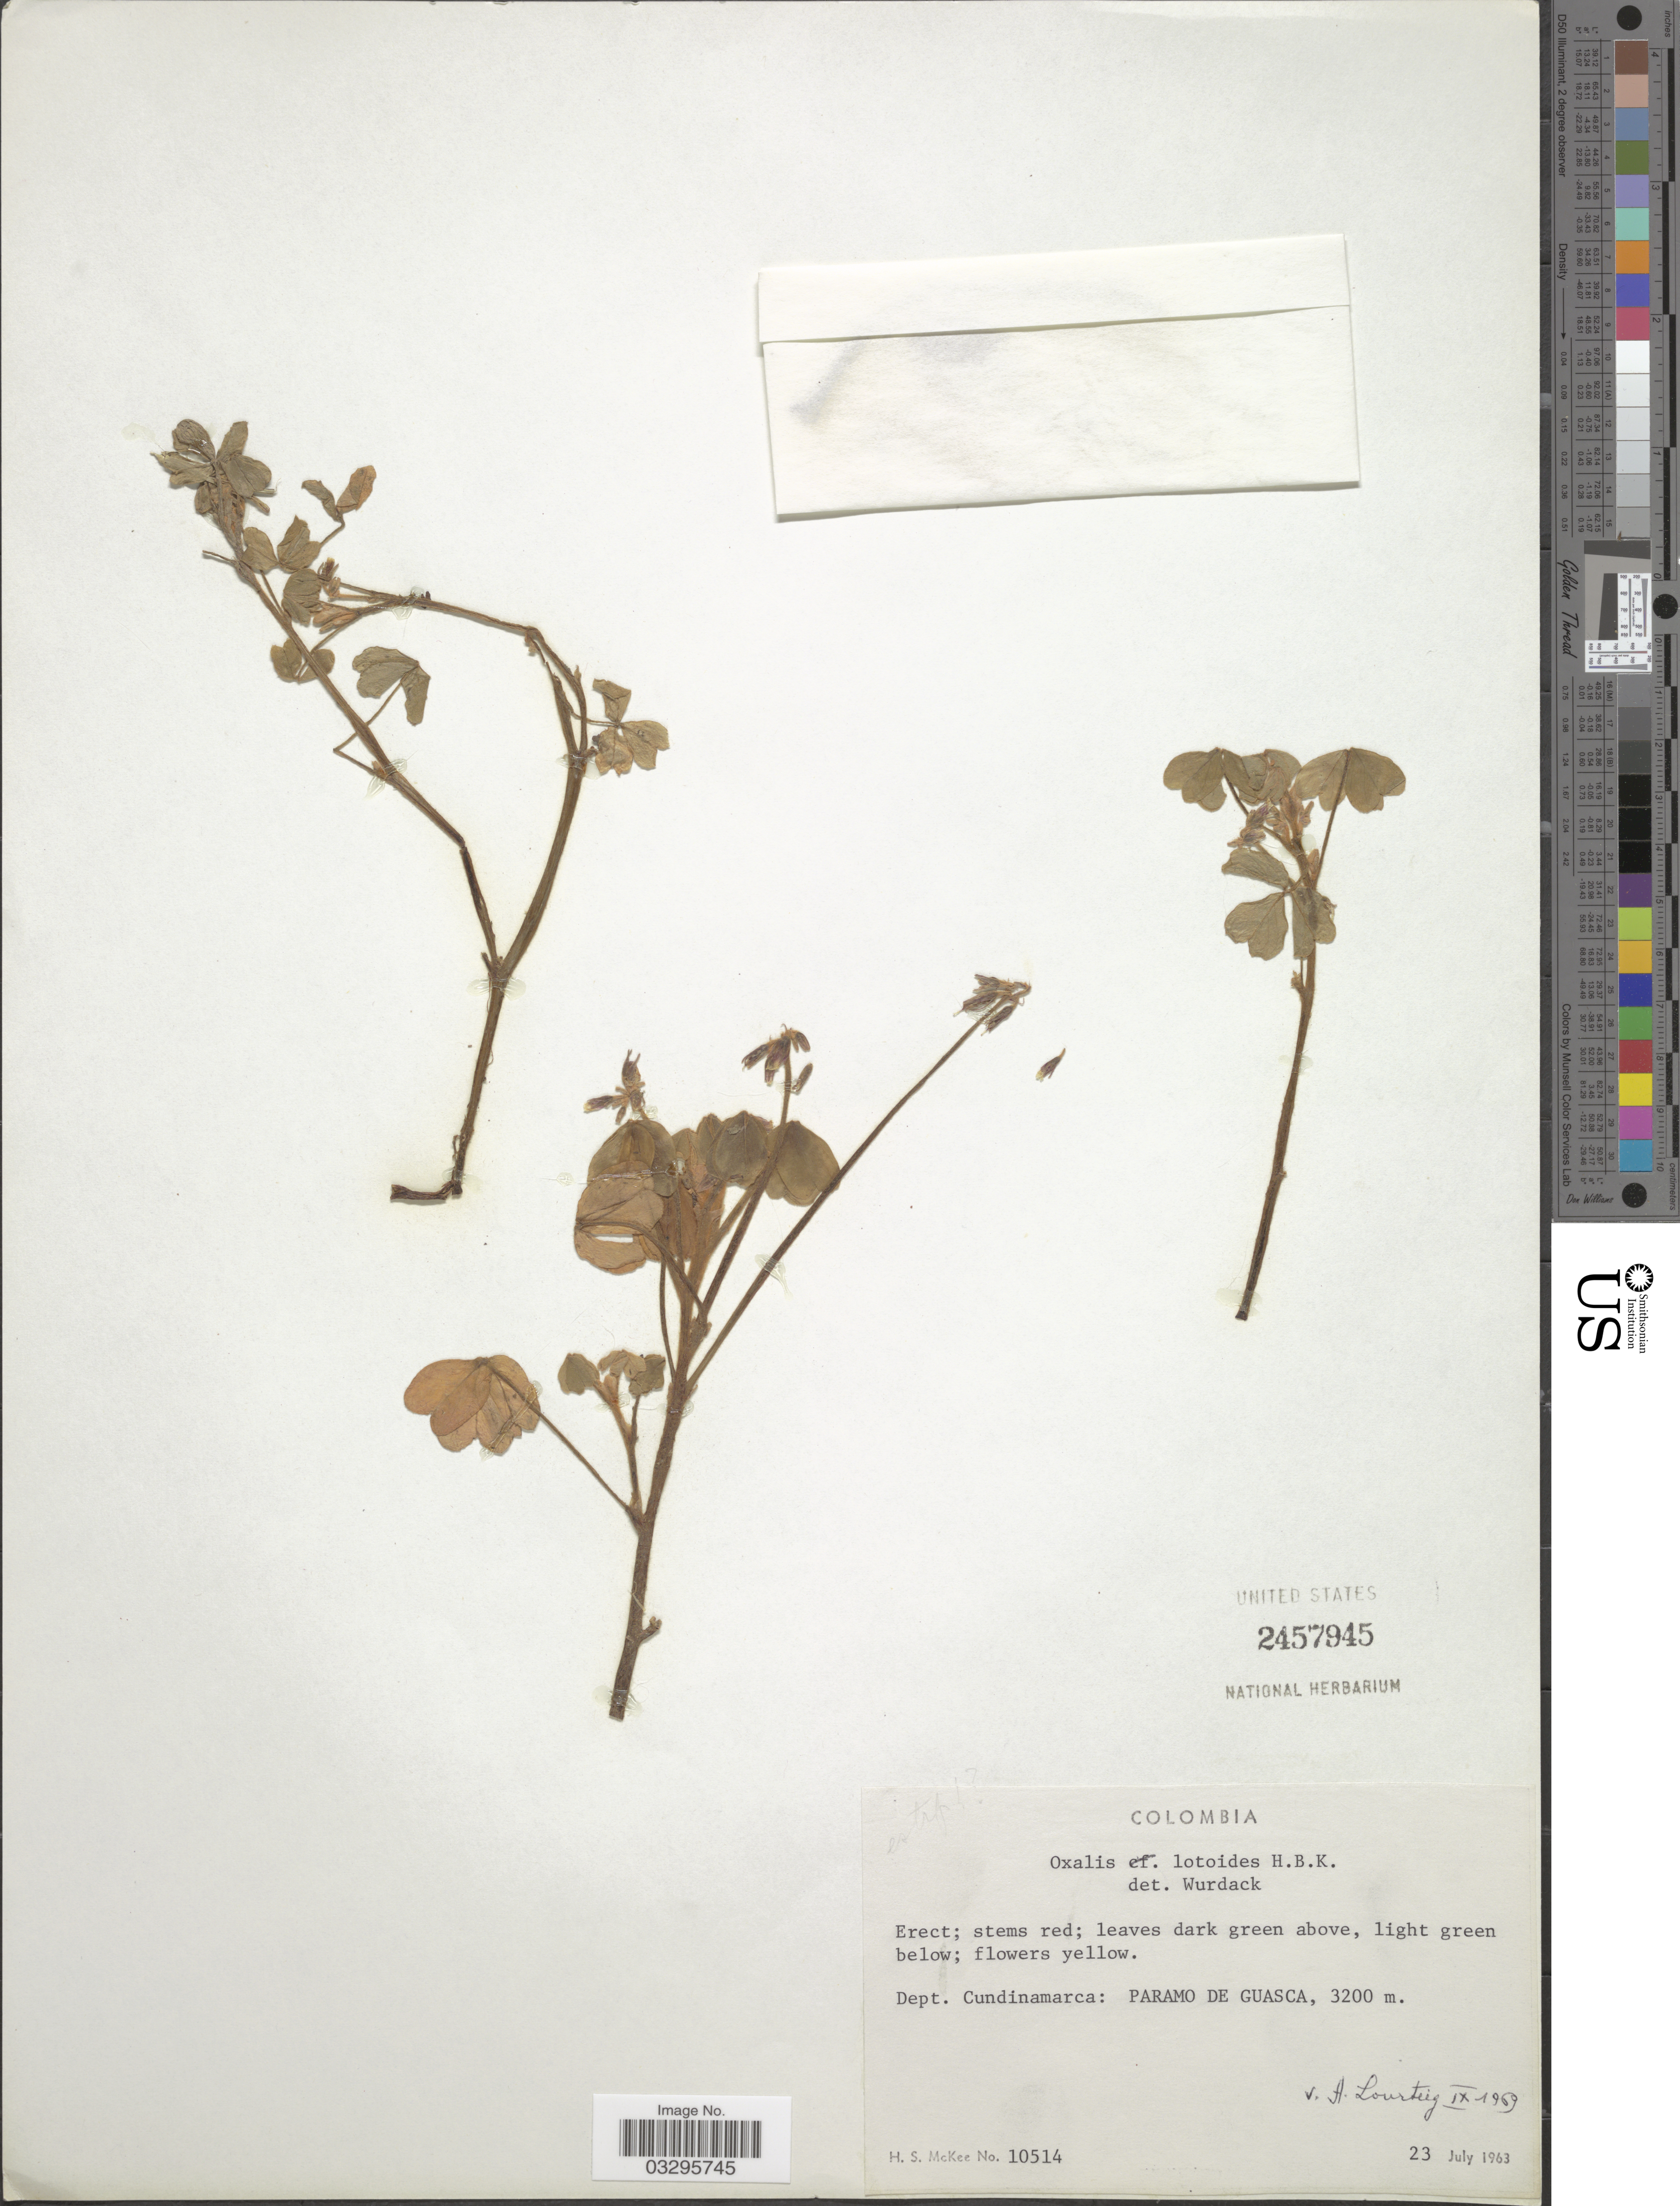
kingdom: Plantae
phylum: Tracheophyta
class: Magnoliopsida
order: Oxalidales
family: Oxalidaceae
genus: Oxalis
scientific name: Oxalis lotoides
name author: Kunth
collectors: H. S. McKee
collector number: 10514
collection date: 1963-07-23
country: Colombia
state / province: Cundinamarca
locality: Dept. Cundinamarca: Paramo de Guasca.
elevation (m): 3200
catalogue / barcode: US 2457945